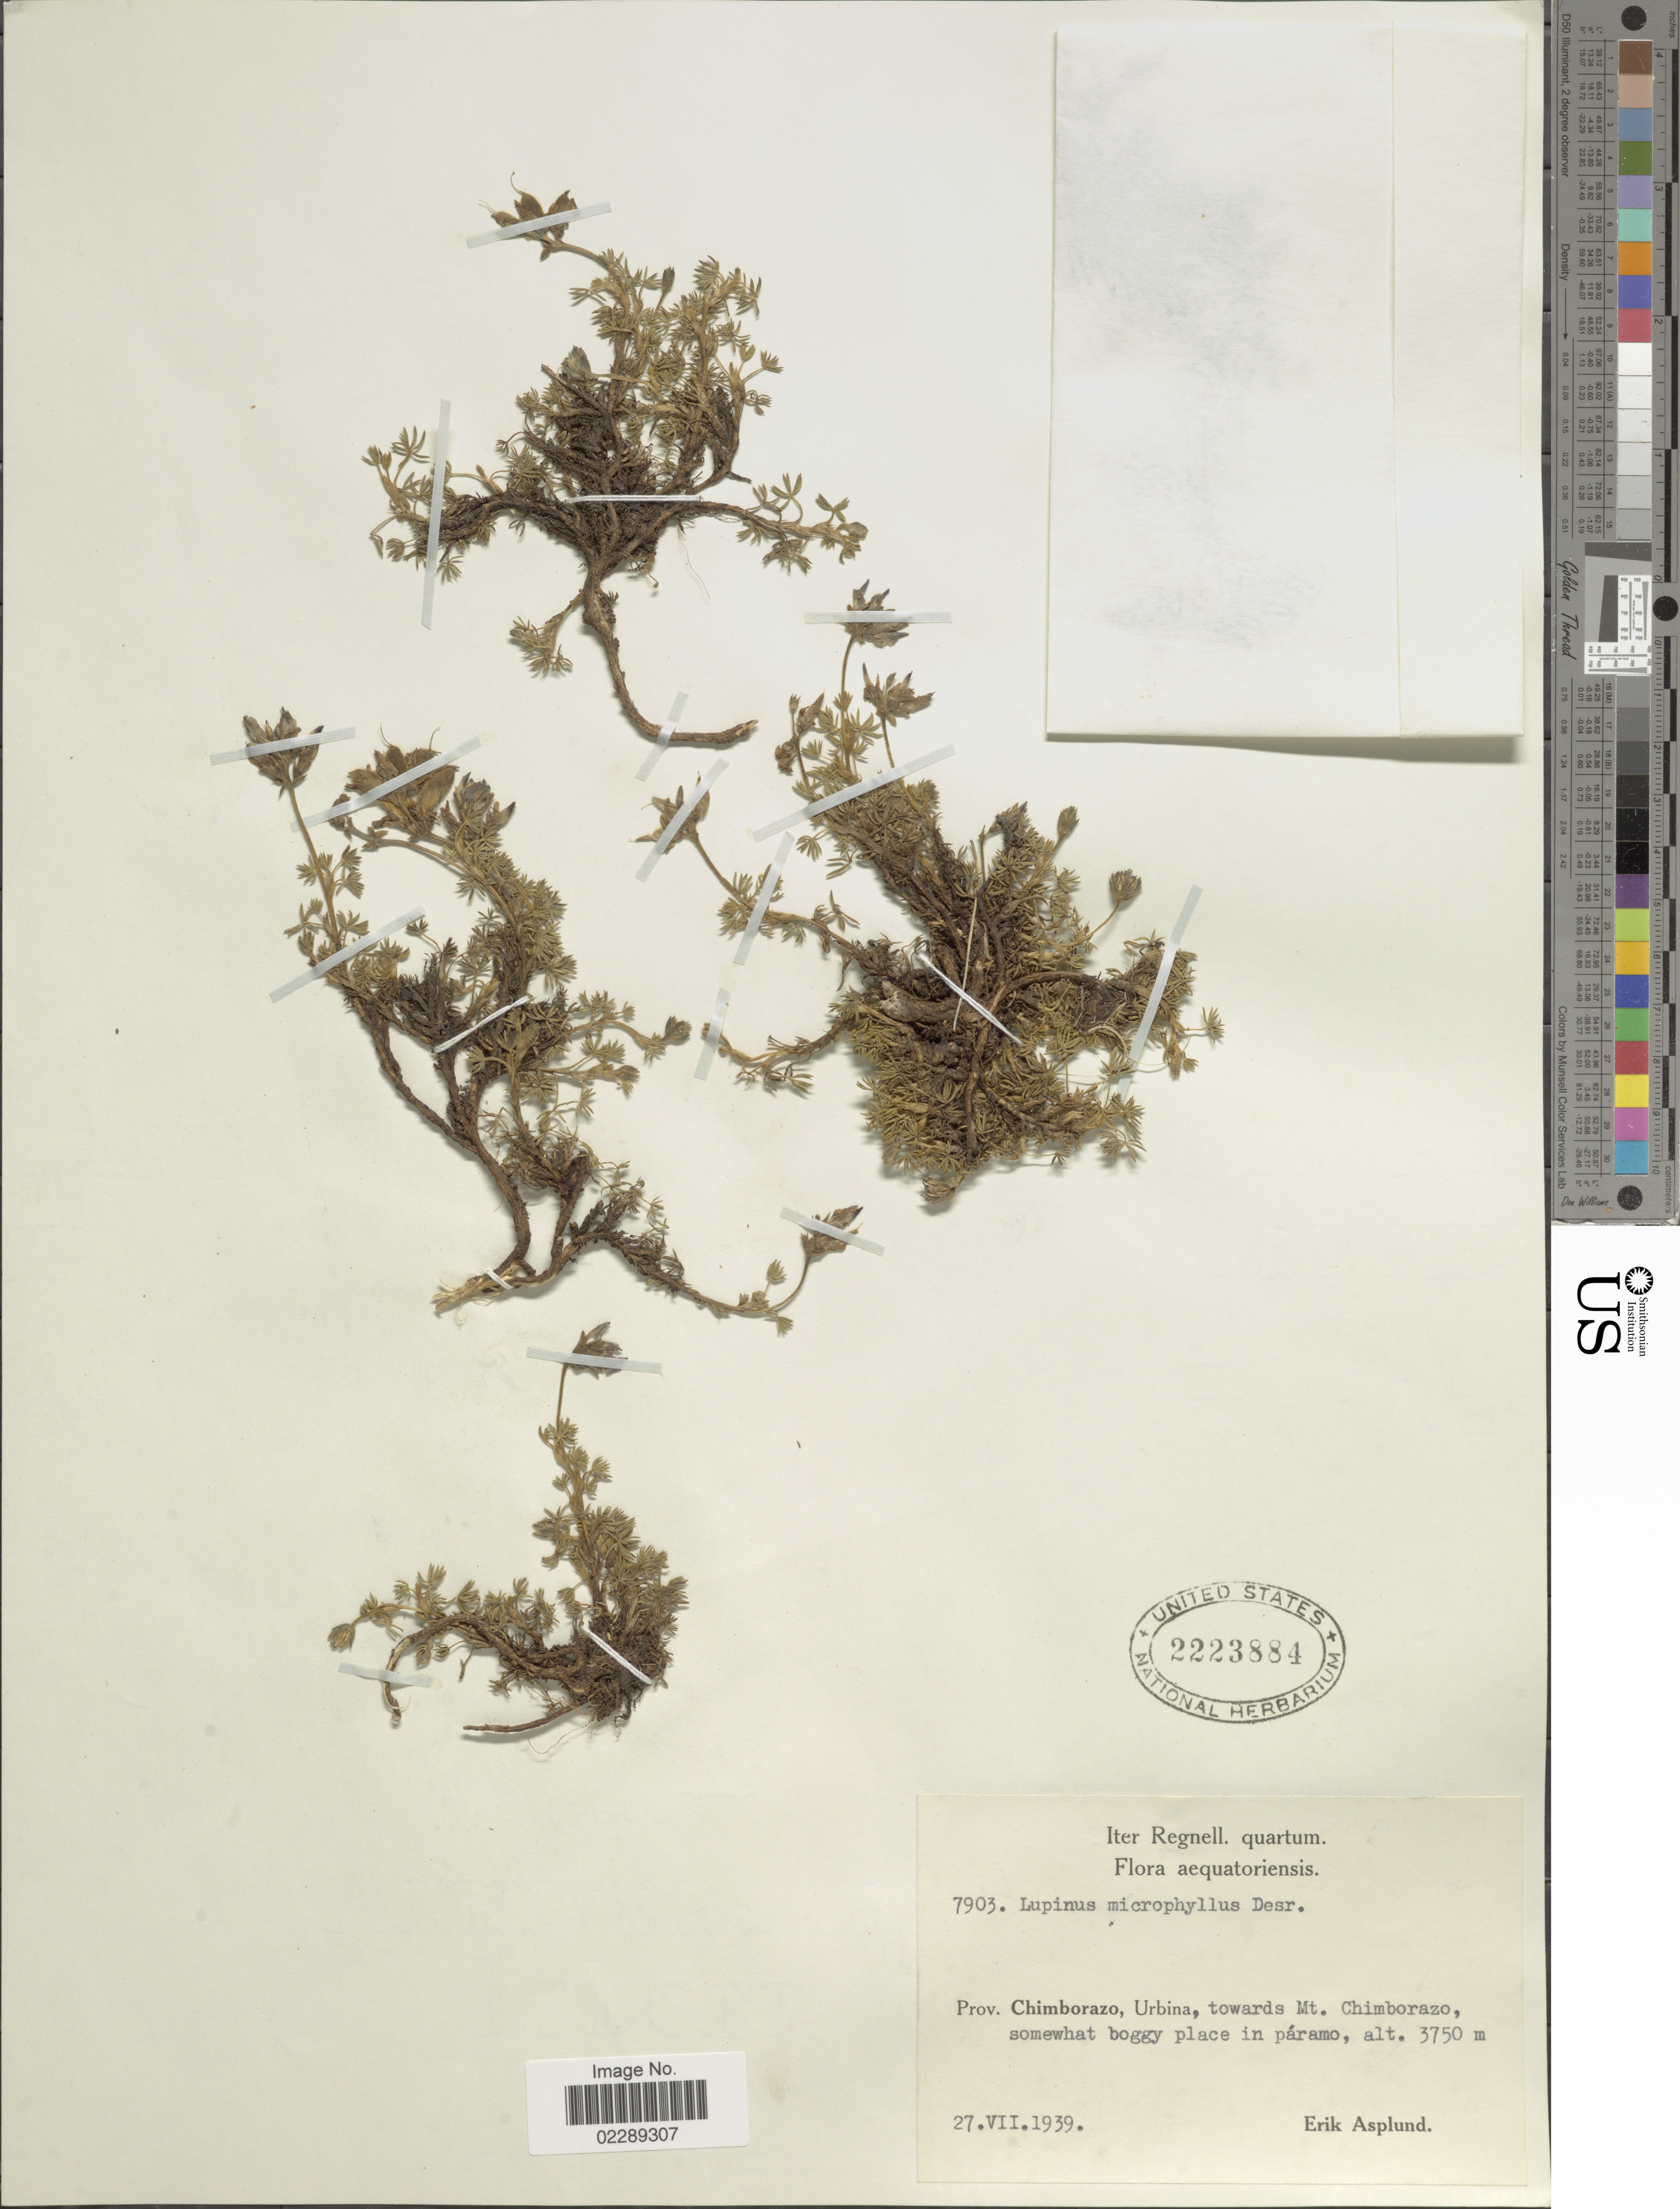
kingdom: Plantae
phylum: Tracheophyta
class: Magnoliopsida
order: Fabales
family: Fabaceae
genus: Lupinus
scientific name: Lupinus microphyllus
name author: Desr.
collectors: E. Asplund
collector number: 7903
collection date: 1939-07-27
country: Ecuador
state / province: Chimborazo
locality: Prov. Chimborazo, Urbina, towards Mt. Chimborazo, somewhat boggy place in páramo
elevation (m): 3750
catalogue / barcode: US 2223884